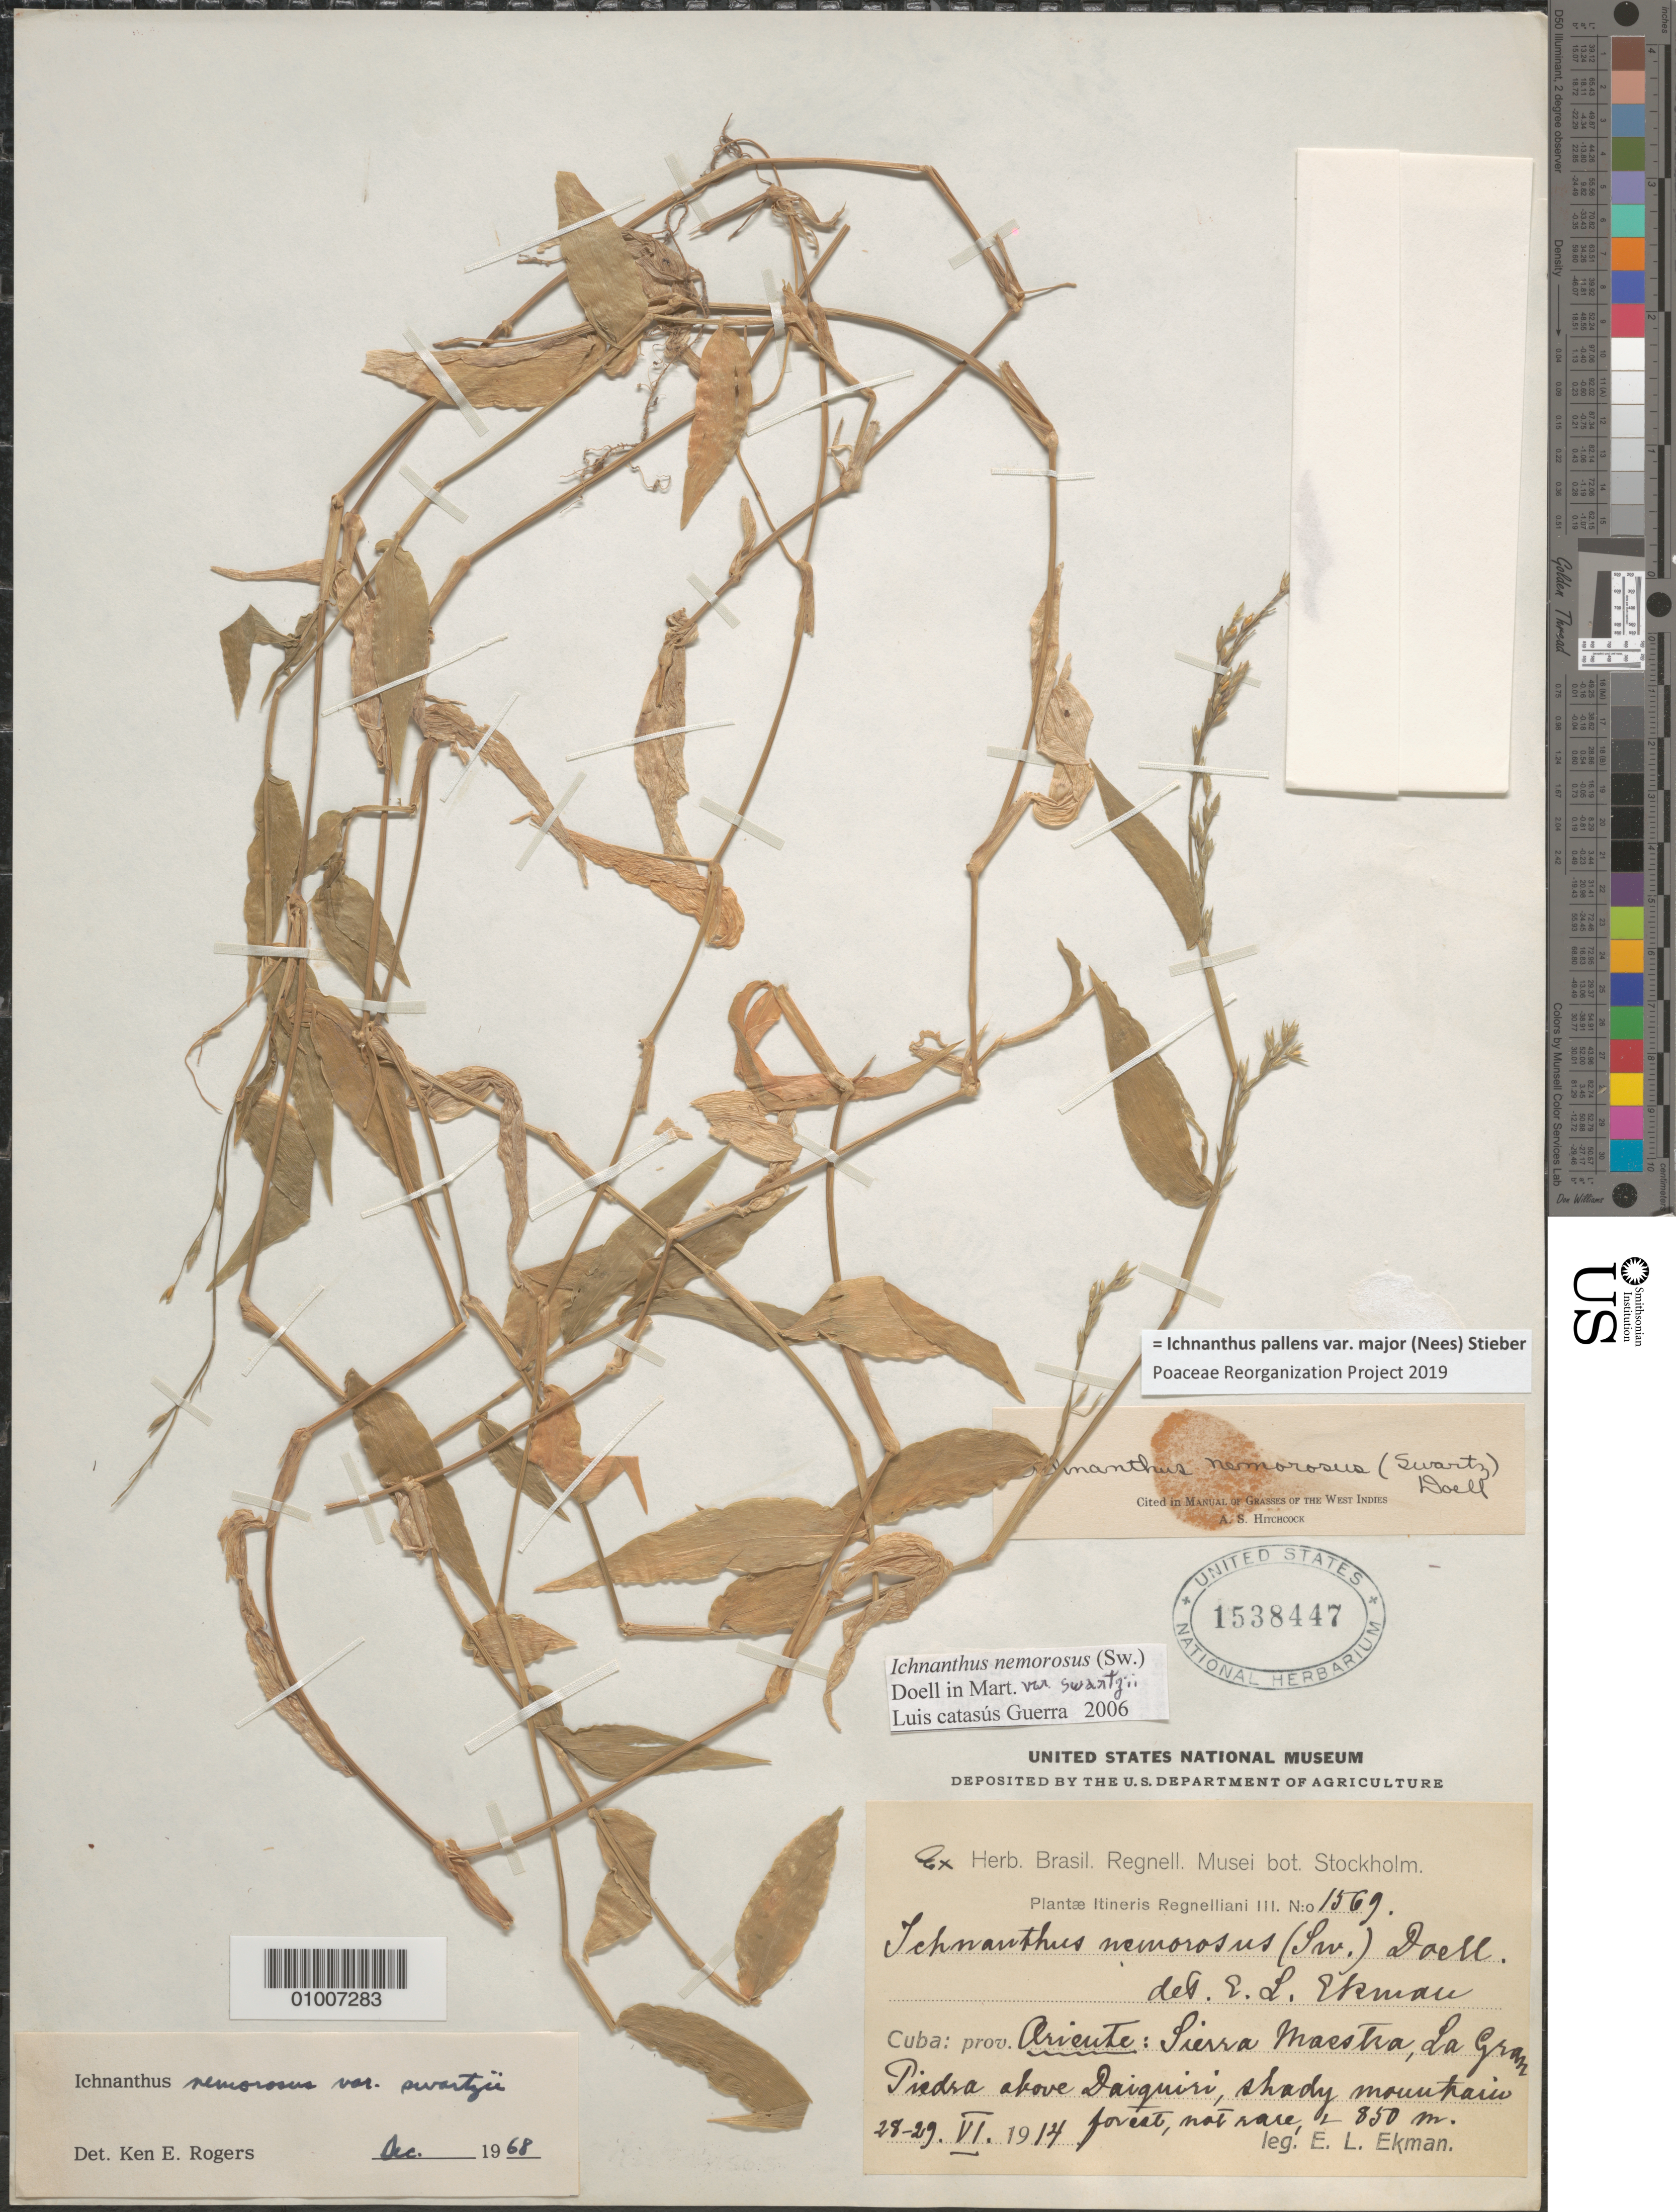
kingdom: Plantae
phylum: Tracheophyta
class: Liliopsida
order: Poales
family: Poaceae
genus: Ichnanthus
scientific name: Ichnanthus nemorosus var. swartzii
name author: K.E. Rogers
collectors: E. L. Ekman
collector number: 1569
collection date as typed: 28 Jun 1914 to 29 Jun 1914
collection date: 1914-06-28/1914-06-29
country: Cuba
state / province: Oriente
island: Cuba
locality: Oriente, Sierra Maestra, la gran Piedra above Daiquiri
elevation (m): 850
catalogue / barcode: US 1538447